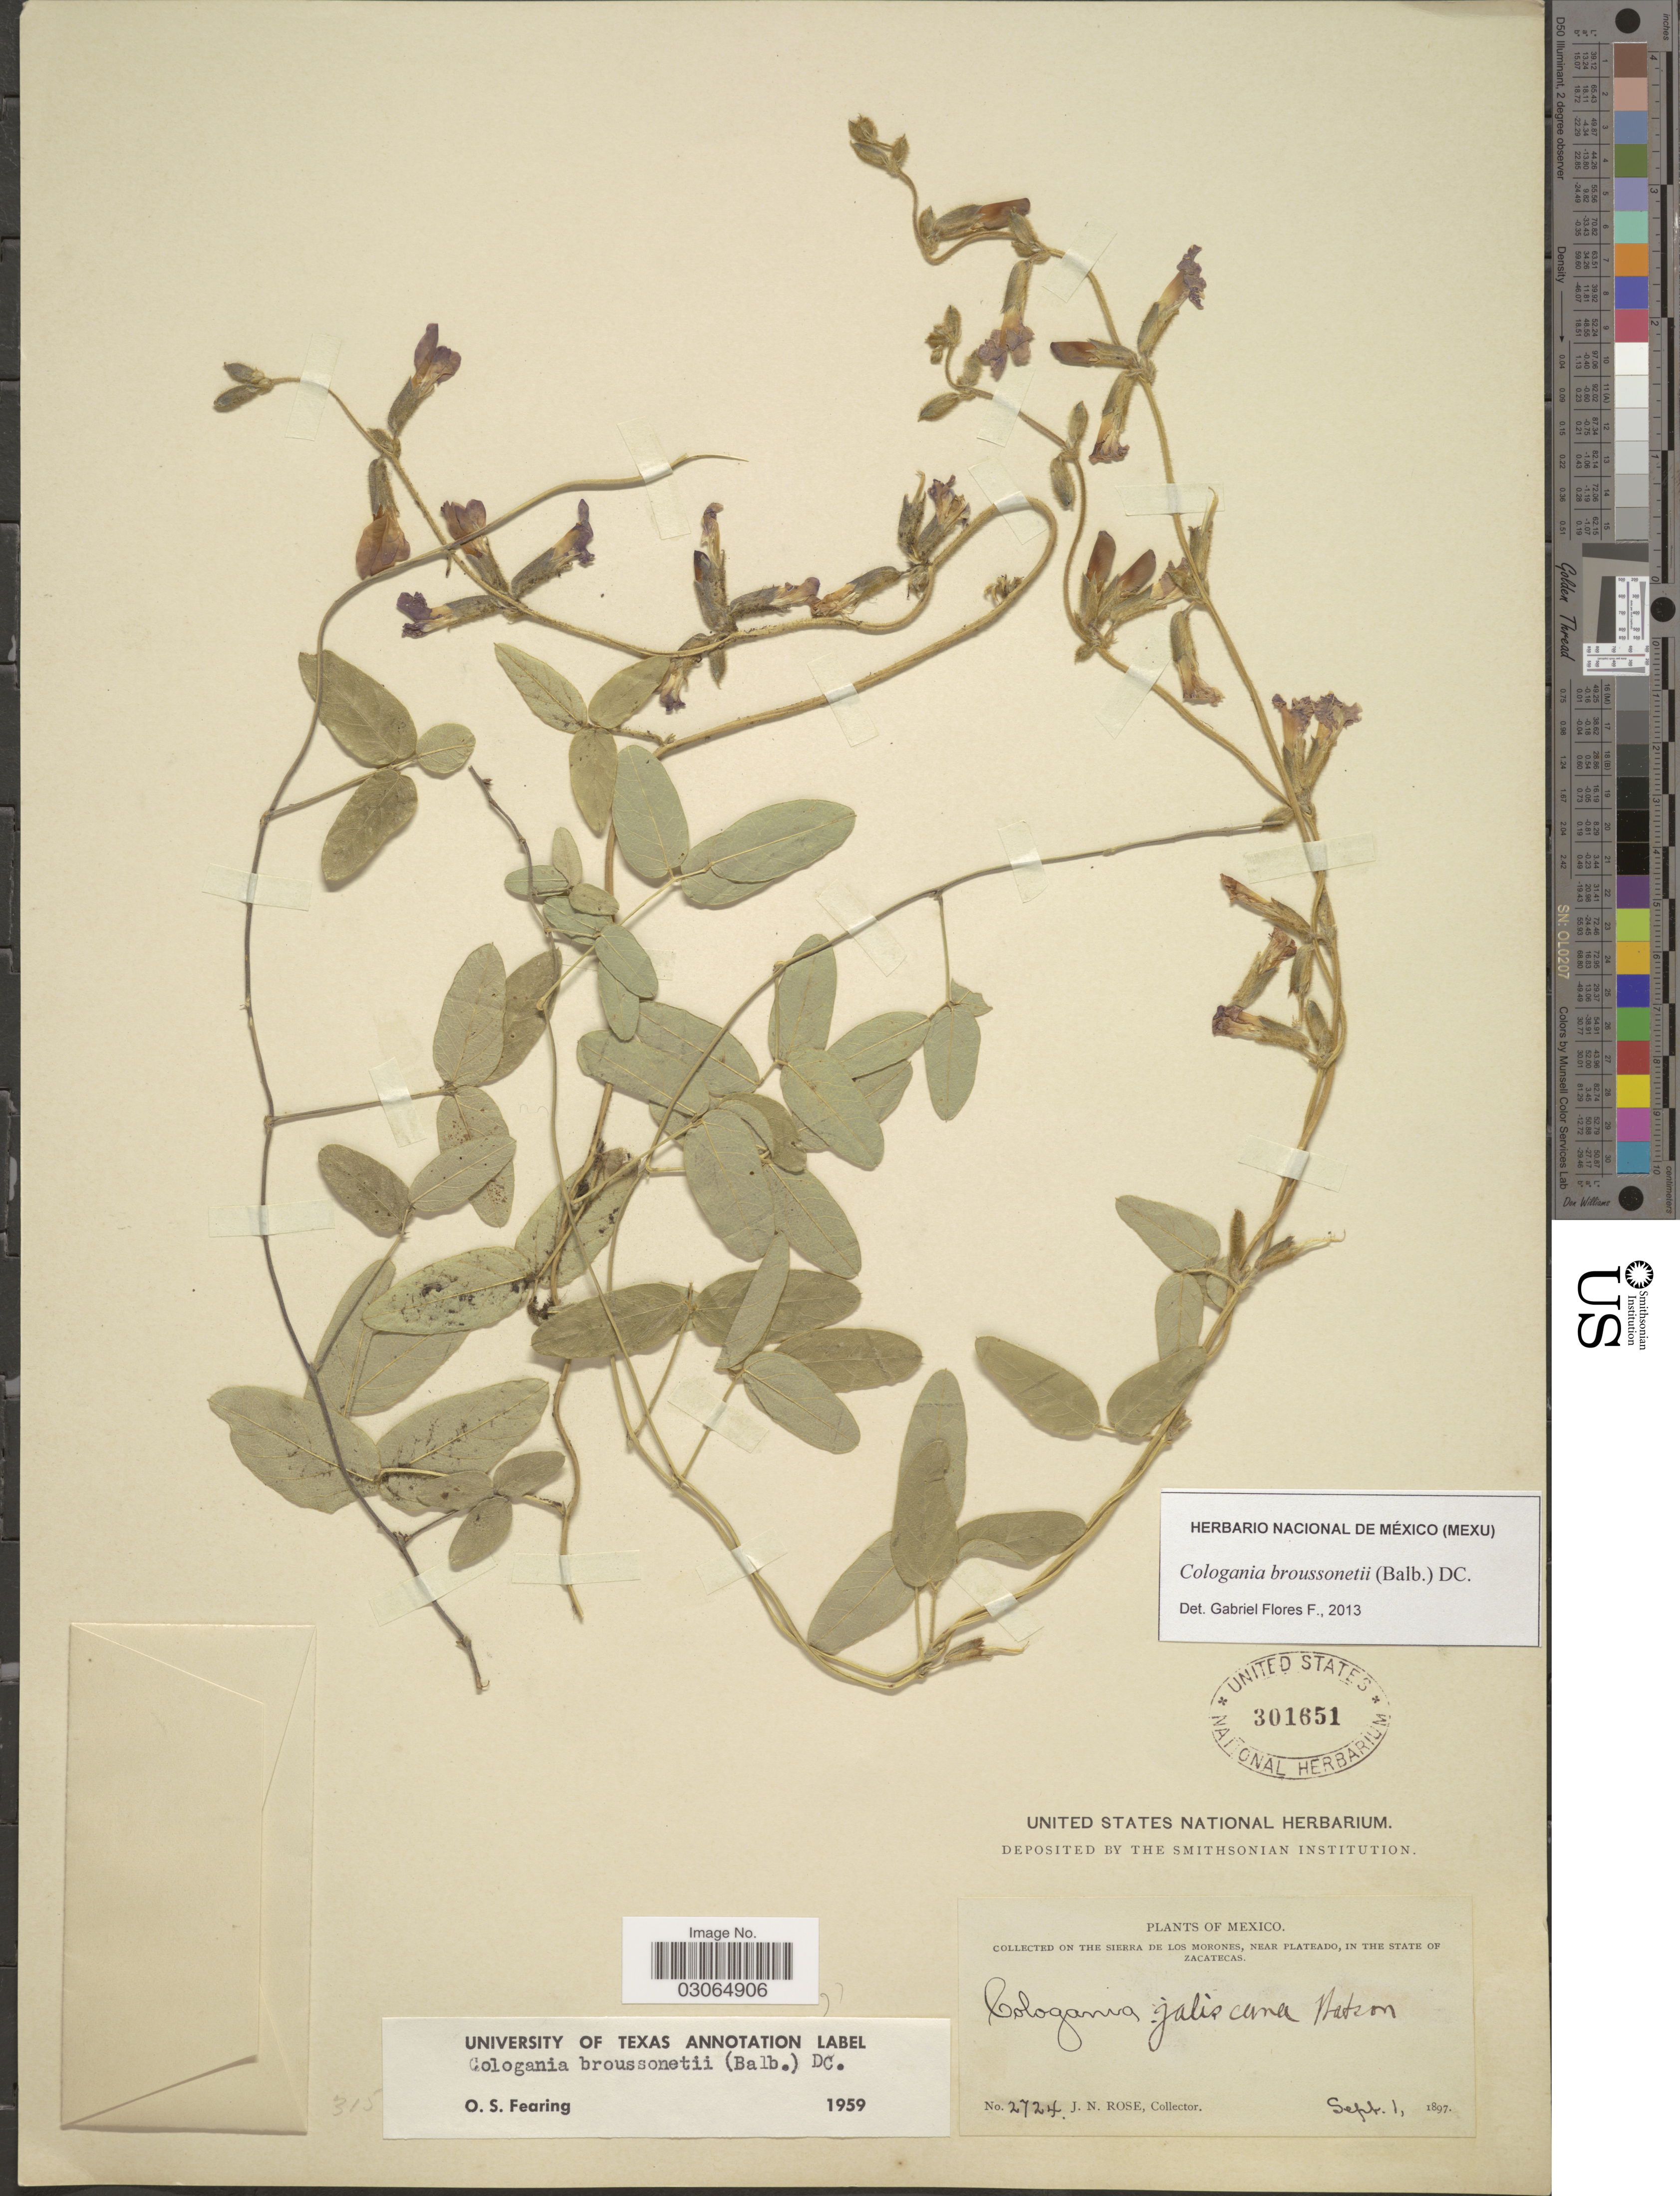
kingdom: Plantae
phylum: Tracheophyta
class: Magnoliopsida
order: Fabales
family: Fabaceae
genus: Cologania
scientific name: Cologania broussonetii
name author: (Balb.) DC.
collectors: J. N. Rose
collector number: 2724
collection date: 1897-09-01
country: Mexico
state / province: Zacatecas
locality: On the Sierra de los Morones, near Plateado.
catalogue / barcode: US 301651